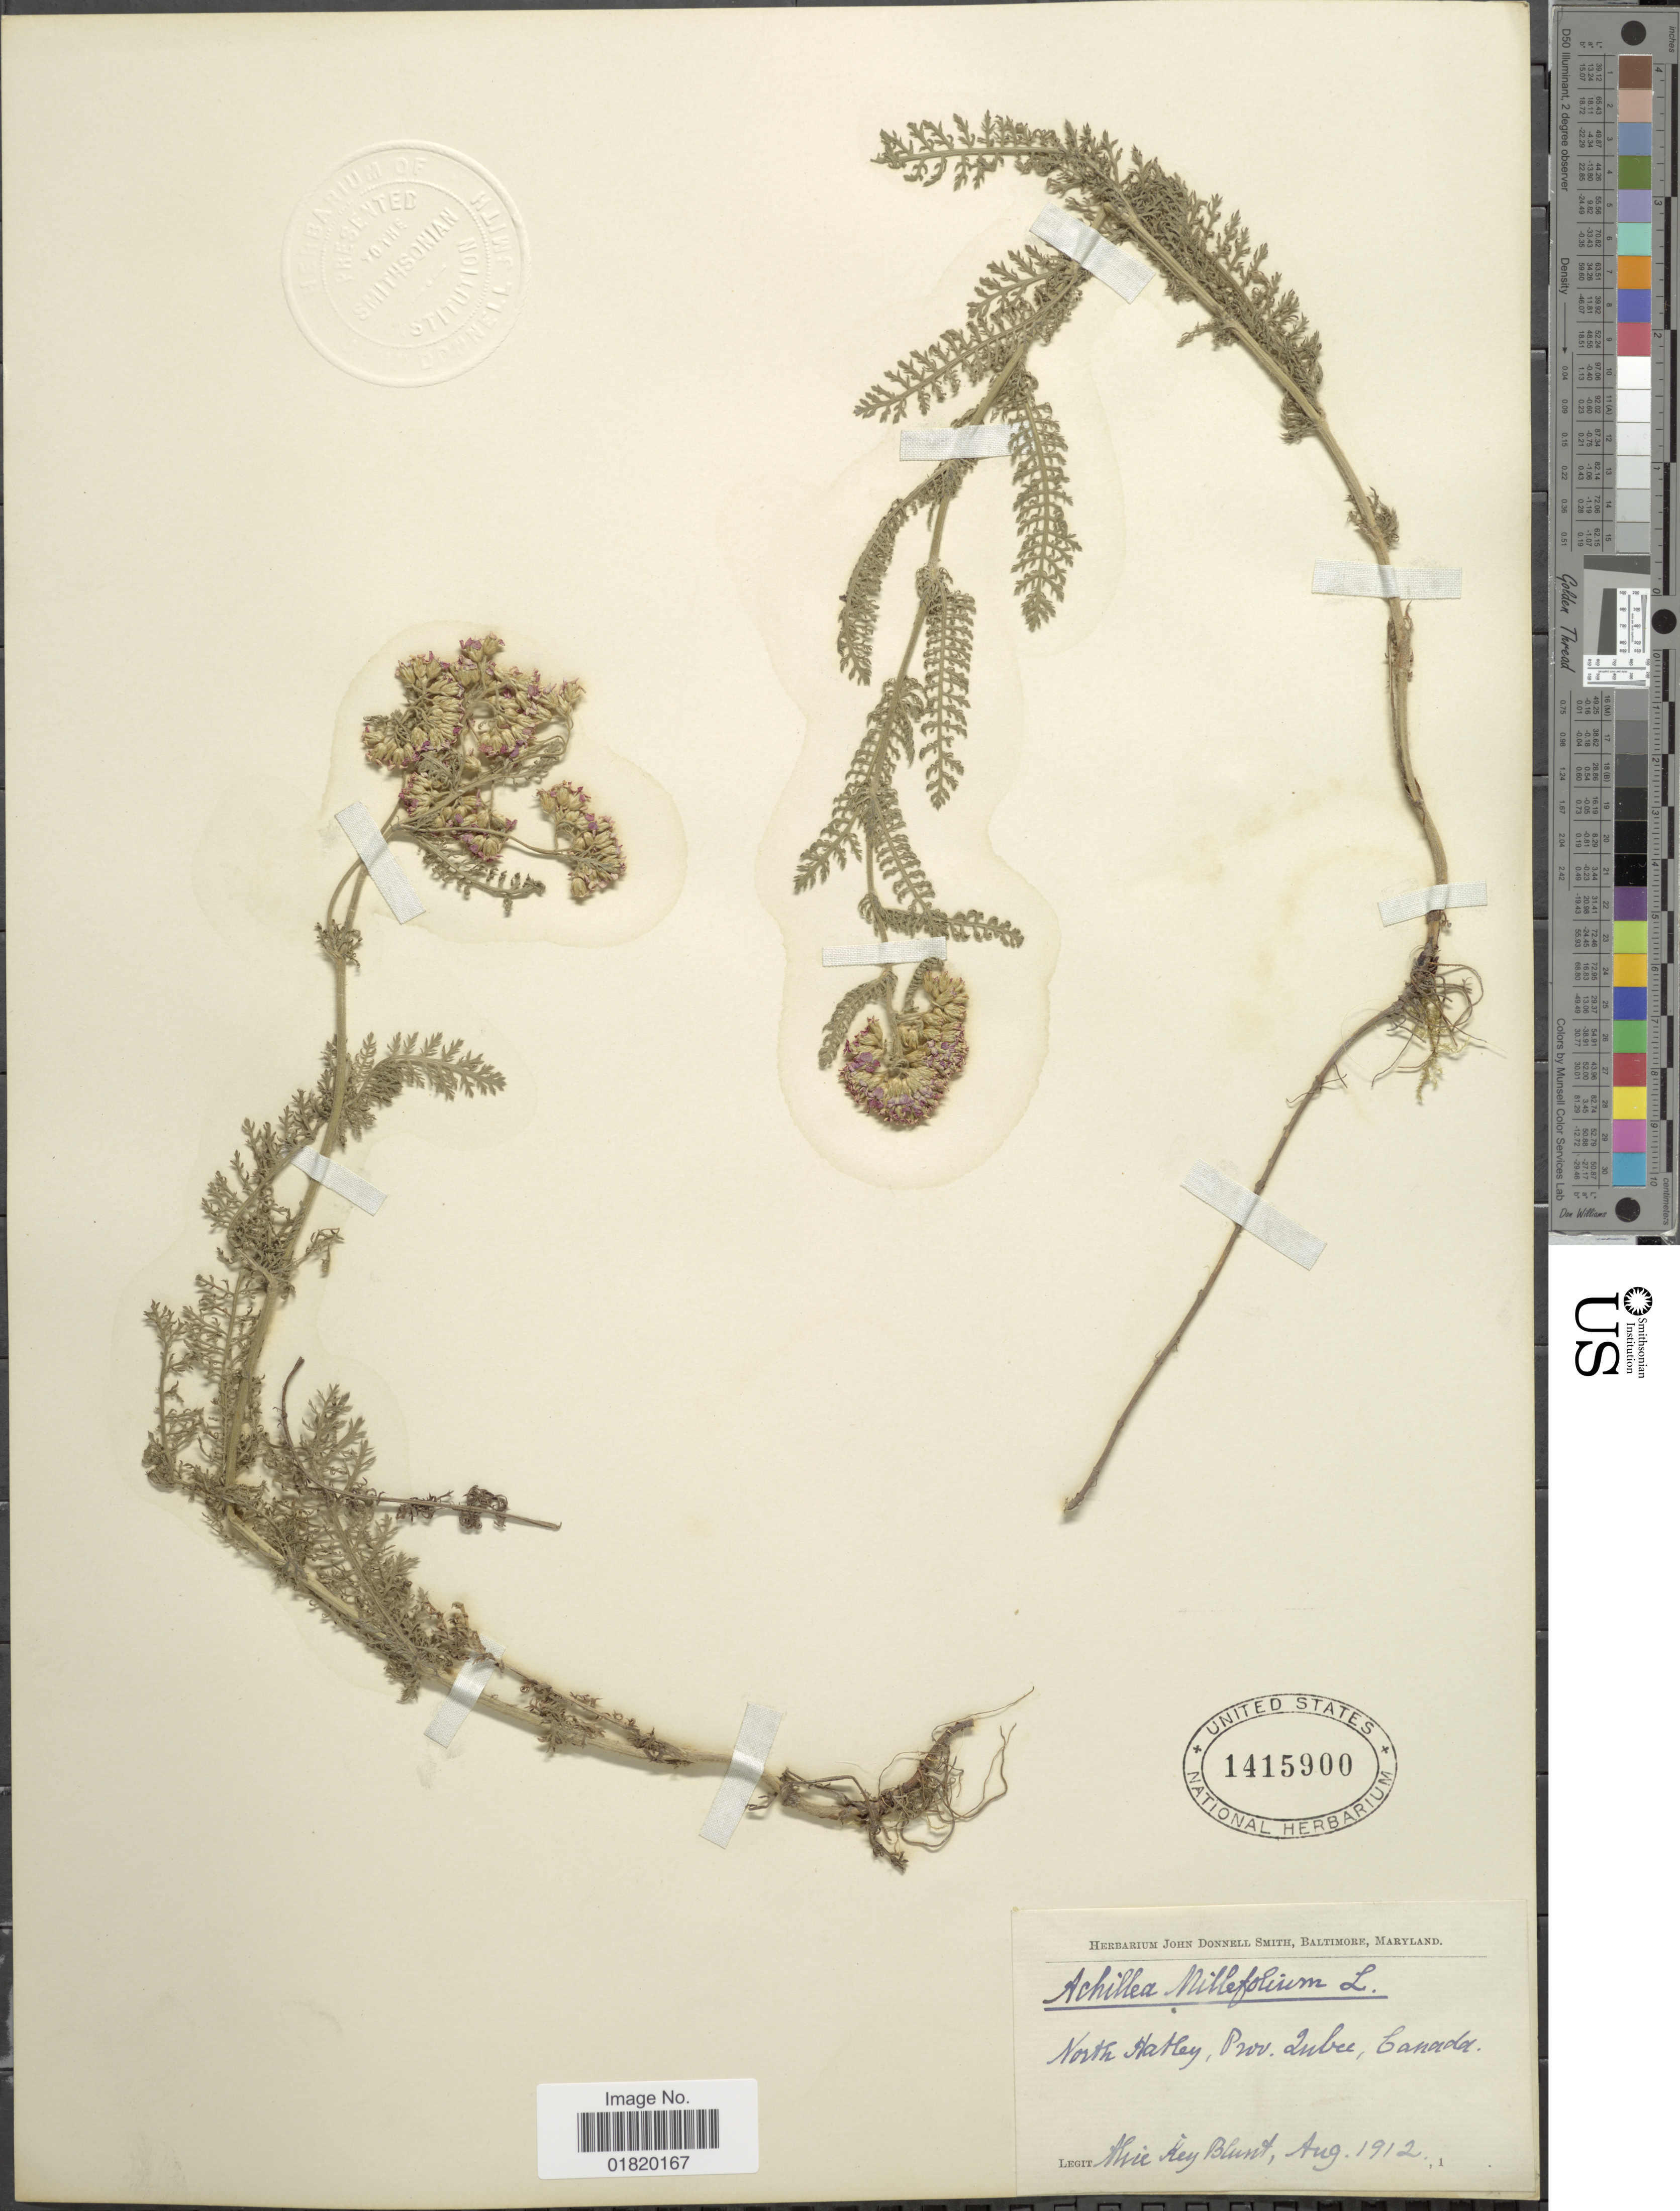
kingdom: Plantae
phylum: Tracheophyta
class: Magnoliopsida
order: Asterales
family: Asteraceae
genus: Achillea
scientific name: Achillea millefolium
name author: L.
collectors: A. Blunt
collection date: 1912-08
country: Canada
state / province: Quebec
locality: North Hatley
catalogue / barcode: US 1415900